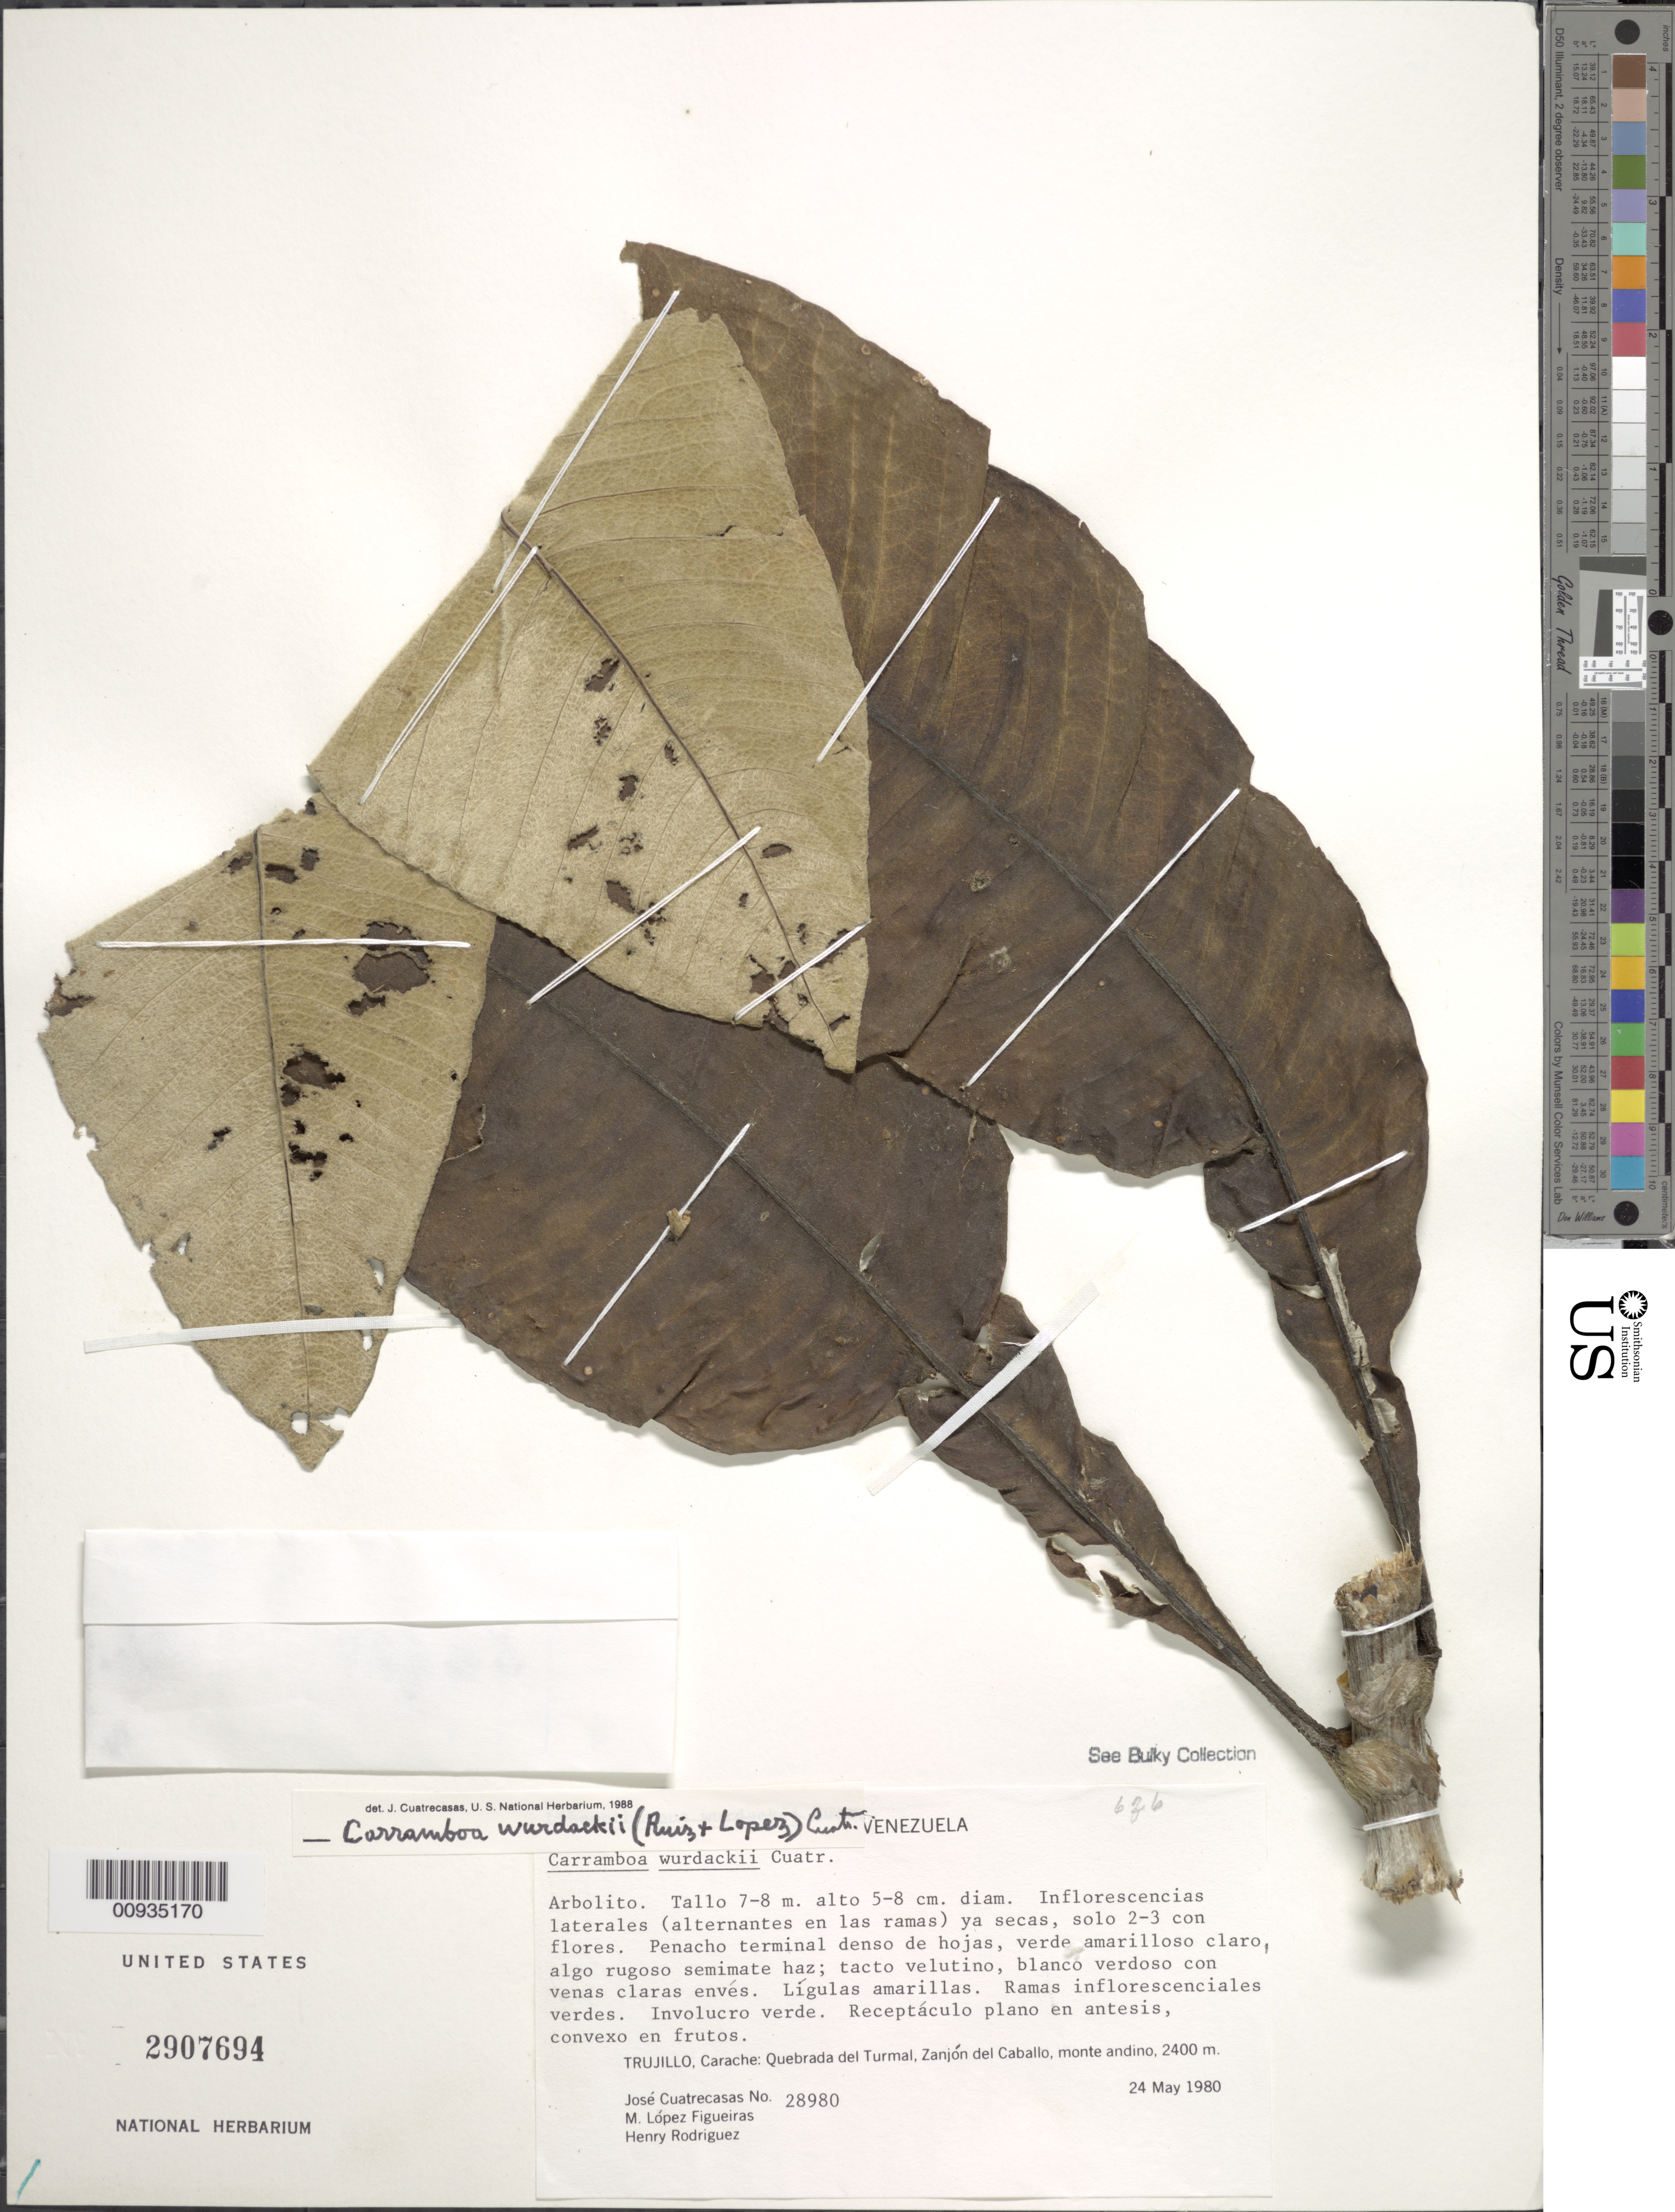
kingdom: Plantae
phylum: Tracheophyta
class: Magnoliopsida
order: Asterales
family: Asteraceae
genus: Carramboa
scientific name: Carramboa wurdackii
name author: (Ruíz-Terán & López Fig.) Cuatrec.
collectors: J. Cuatrecasas, M. López Figueiras & H. A. Rodriguez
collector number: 28980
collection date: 1980-05-24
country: Venezuela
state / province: Trujillo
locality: Carache: Quebrada del Turmal, Zanjon del Caballo, monte andino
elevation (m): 2400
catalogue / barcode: US 2907694